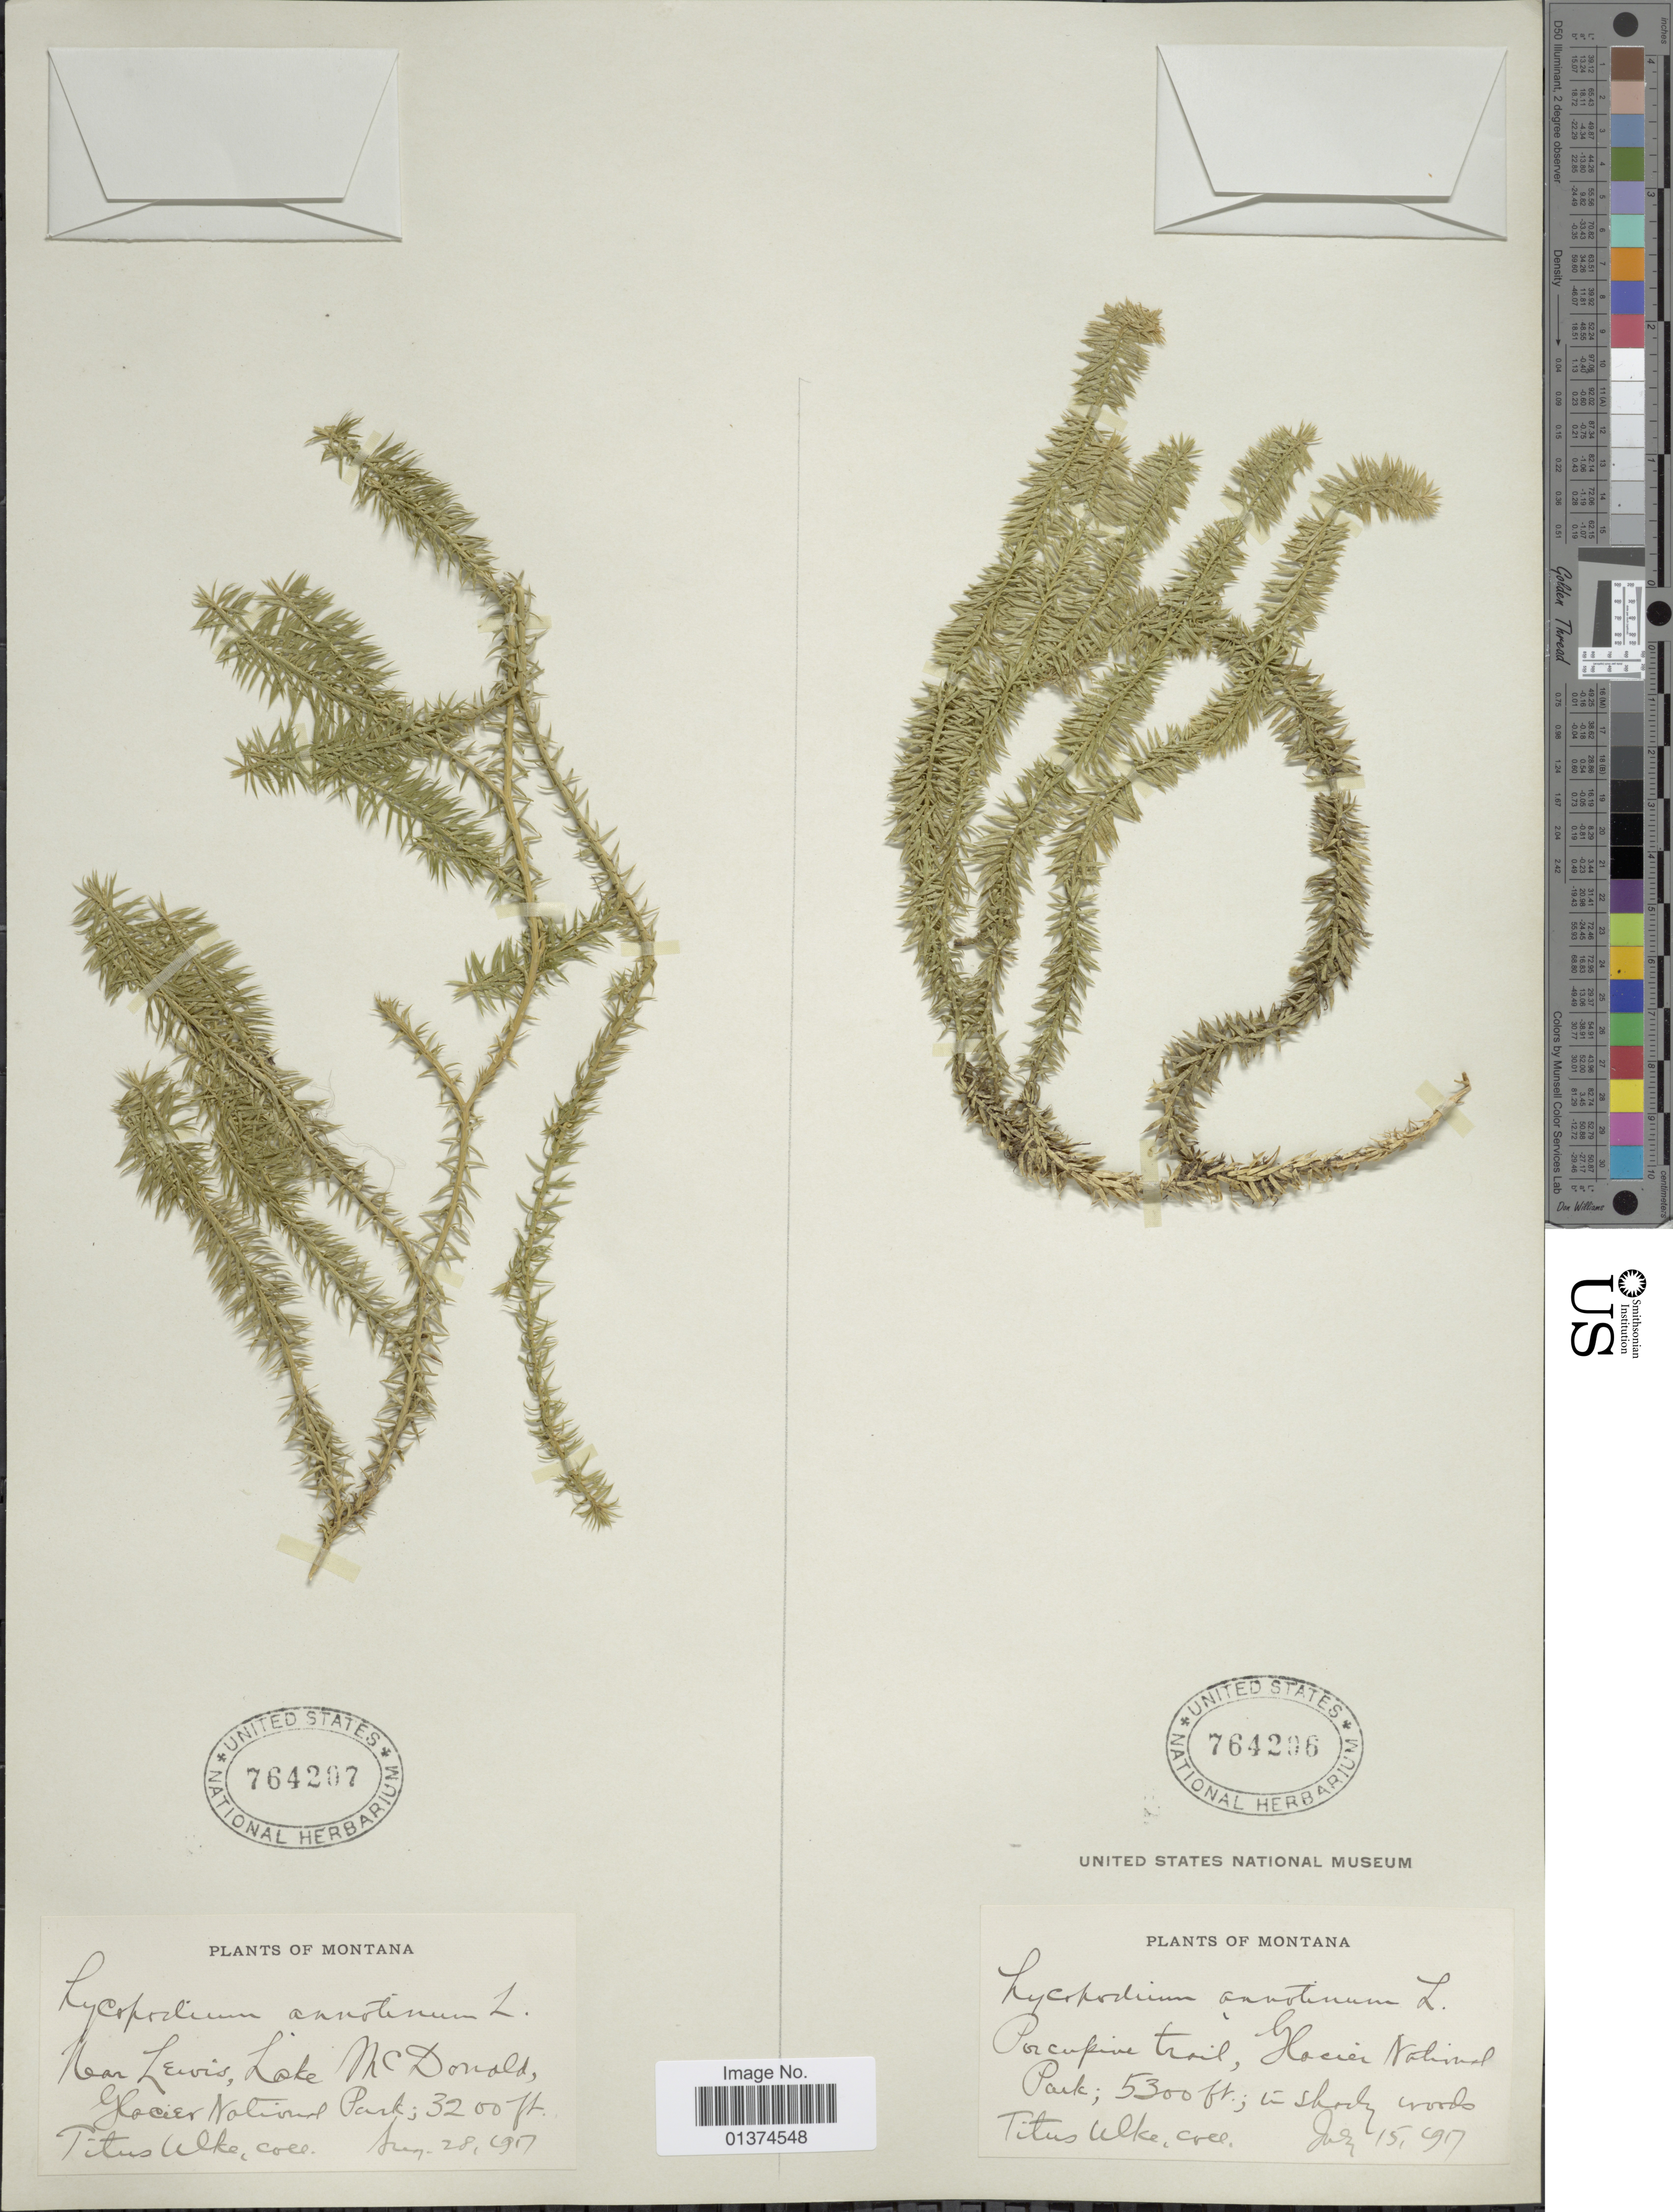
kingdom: Plantae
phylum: Tracheophyta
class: Lycopodiopsida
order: Lycopodiales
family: Lycopodiaceae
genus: Spinulum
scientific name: Spinulum annotinum subsp. annotinum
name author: (L.) A. Haines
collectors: T. Ulke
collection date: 1917-06-15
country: United States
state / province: Montana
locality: Porcupine trail, Glacier National Park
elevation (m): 1615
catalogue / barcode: US 764206-2